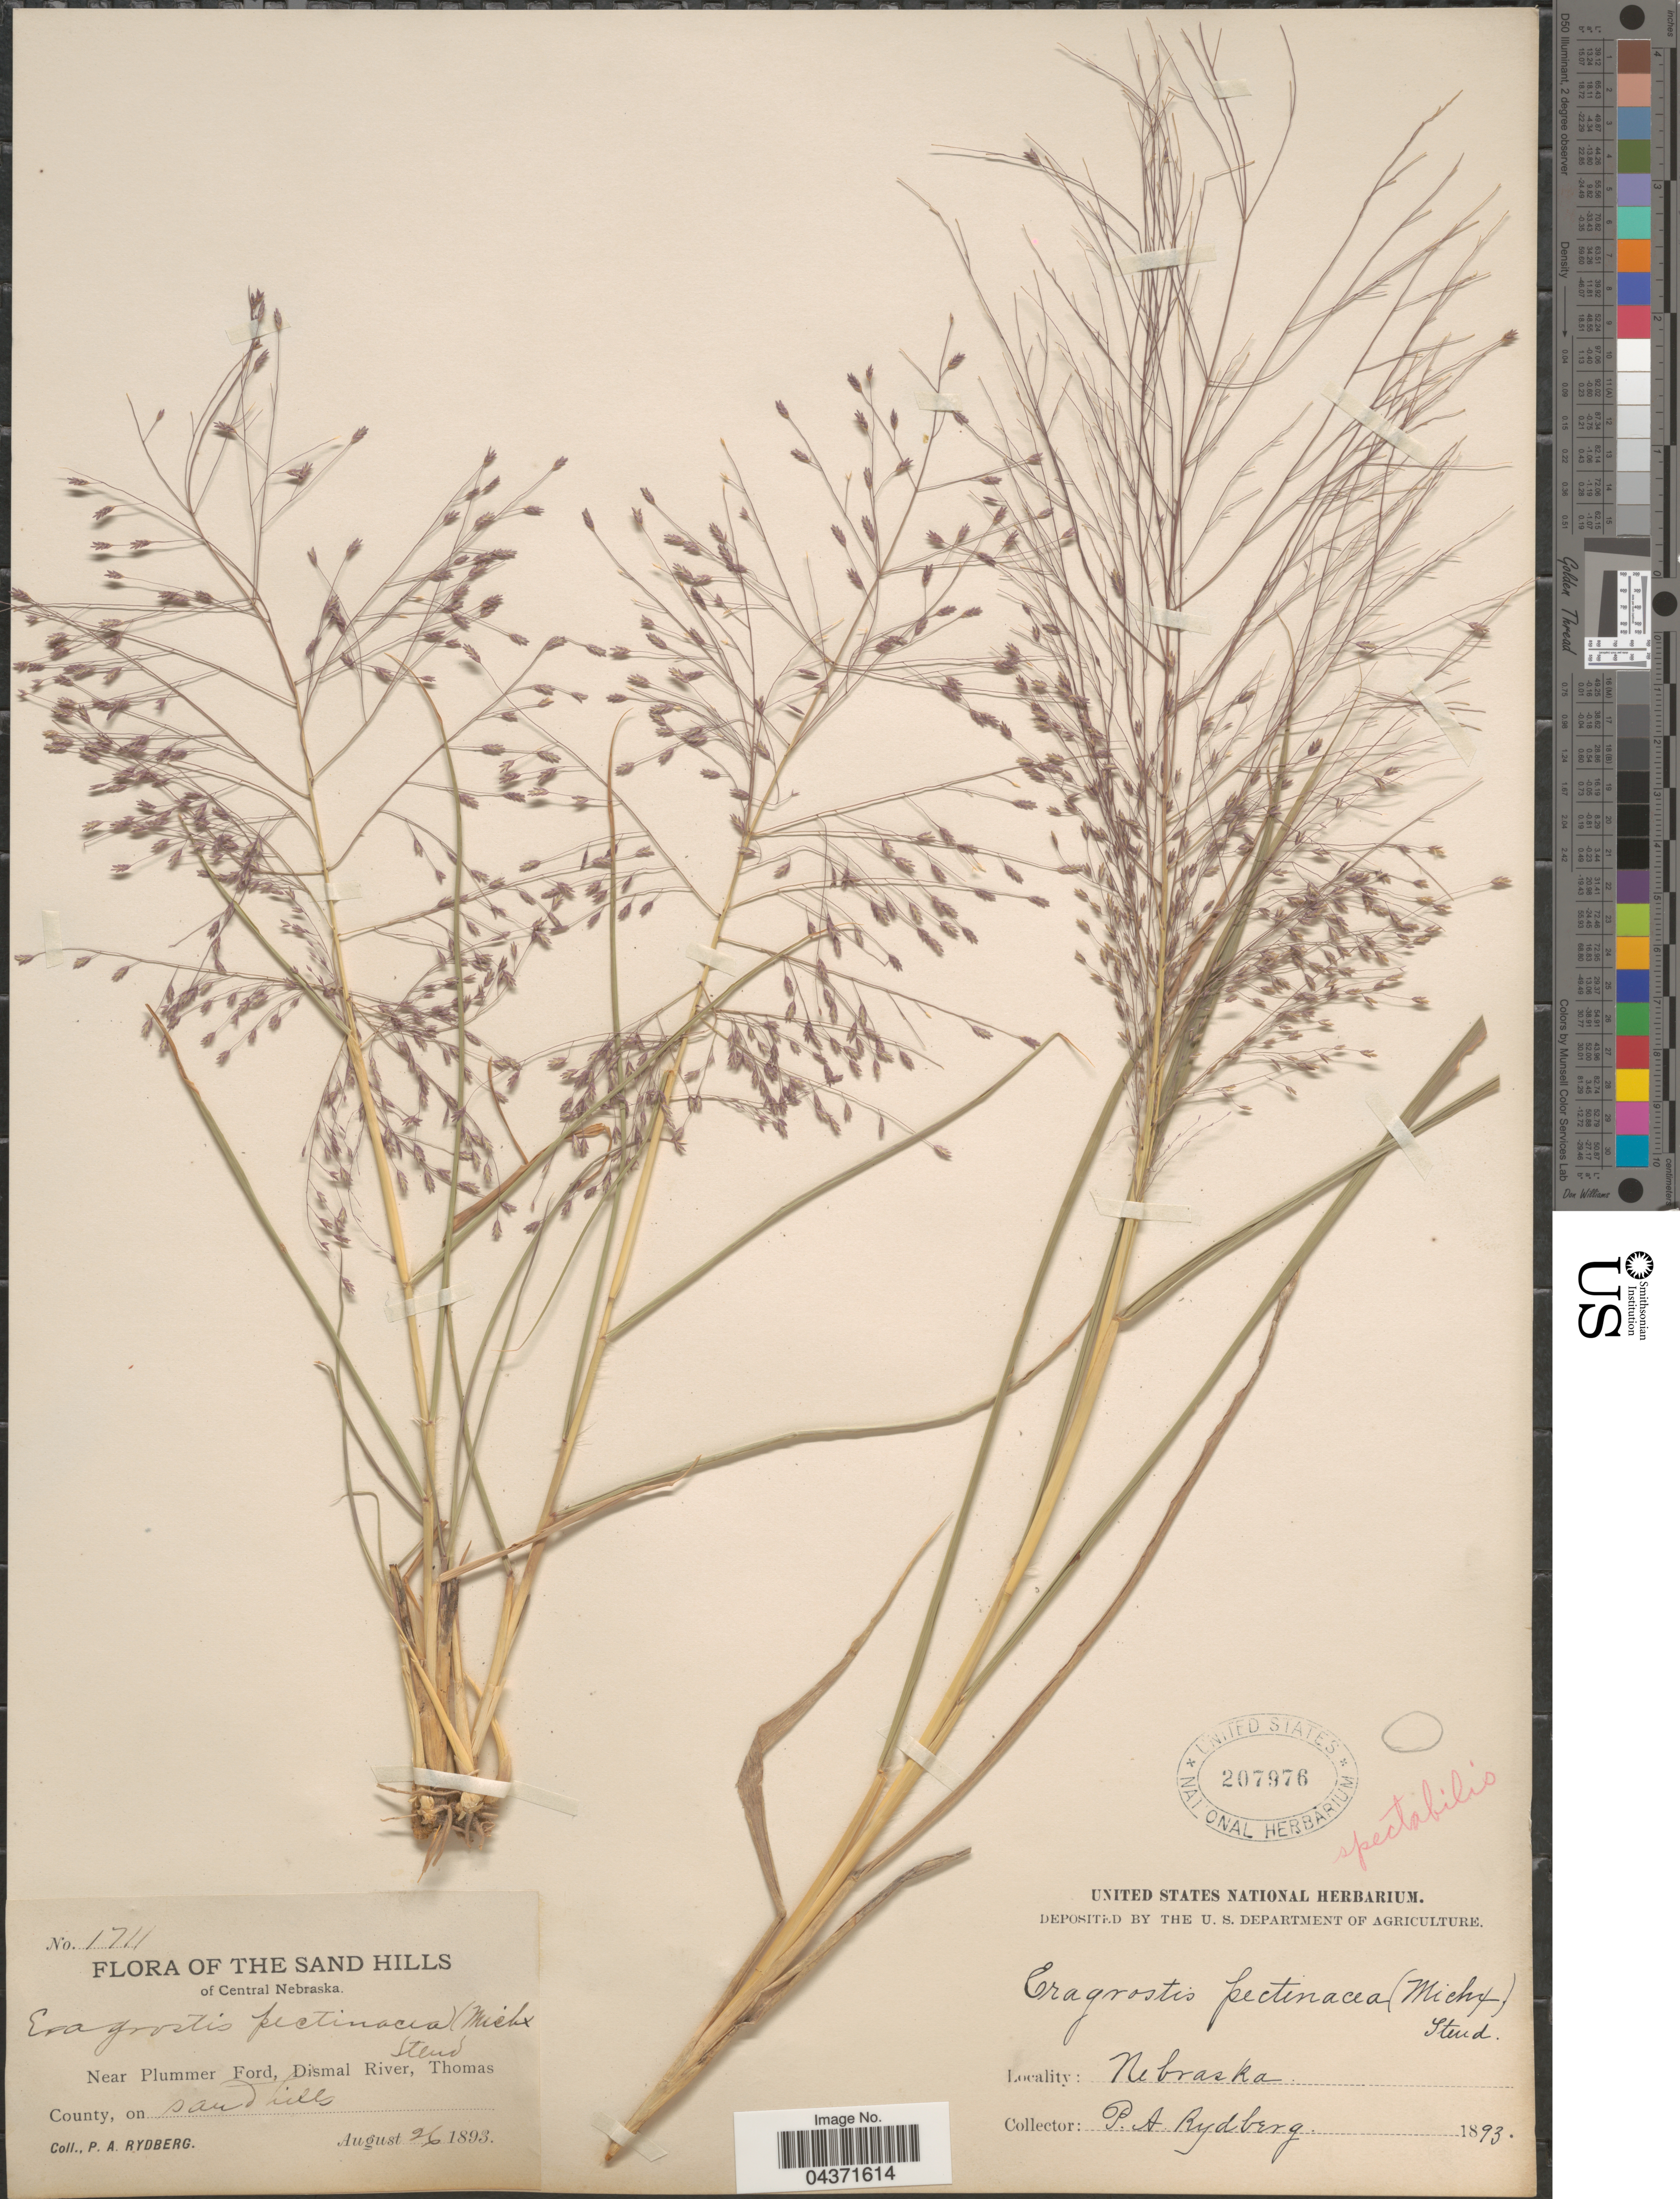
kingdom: Plantae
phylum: Tracheophyta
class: Liliopsida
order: Poales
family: Poaceae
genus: Eragrostis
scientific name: Eragrostis spectabilis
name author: (Pursh) Steud.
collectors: P. A. Rydberg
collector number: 1711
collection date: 1893-08-26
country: United States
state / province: Nebraska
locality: The Sand Hills of Central Nebraska. Near Plummer Ford, Dismal River, Thomas County.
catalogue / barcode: US 207976